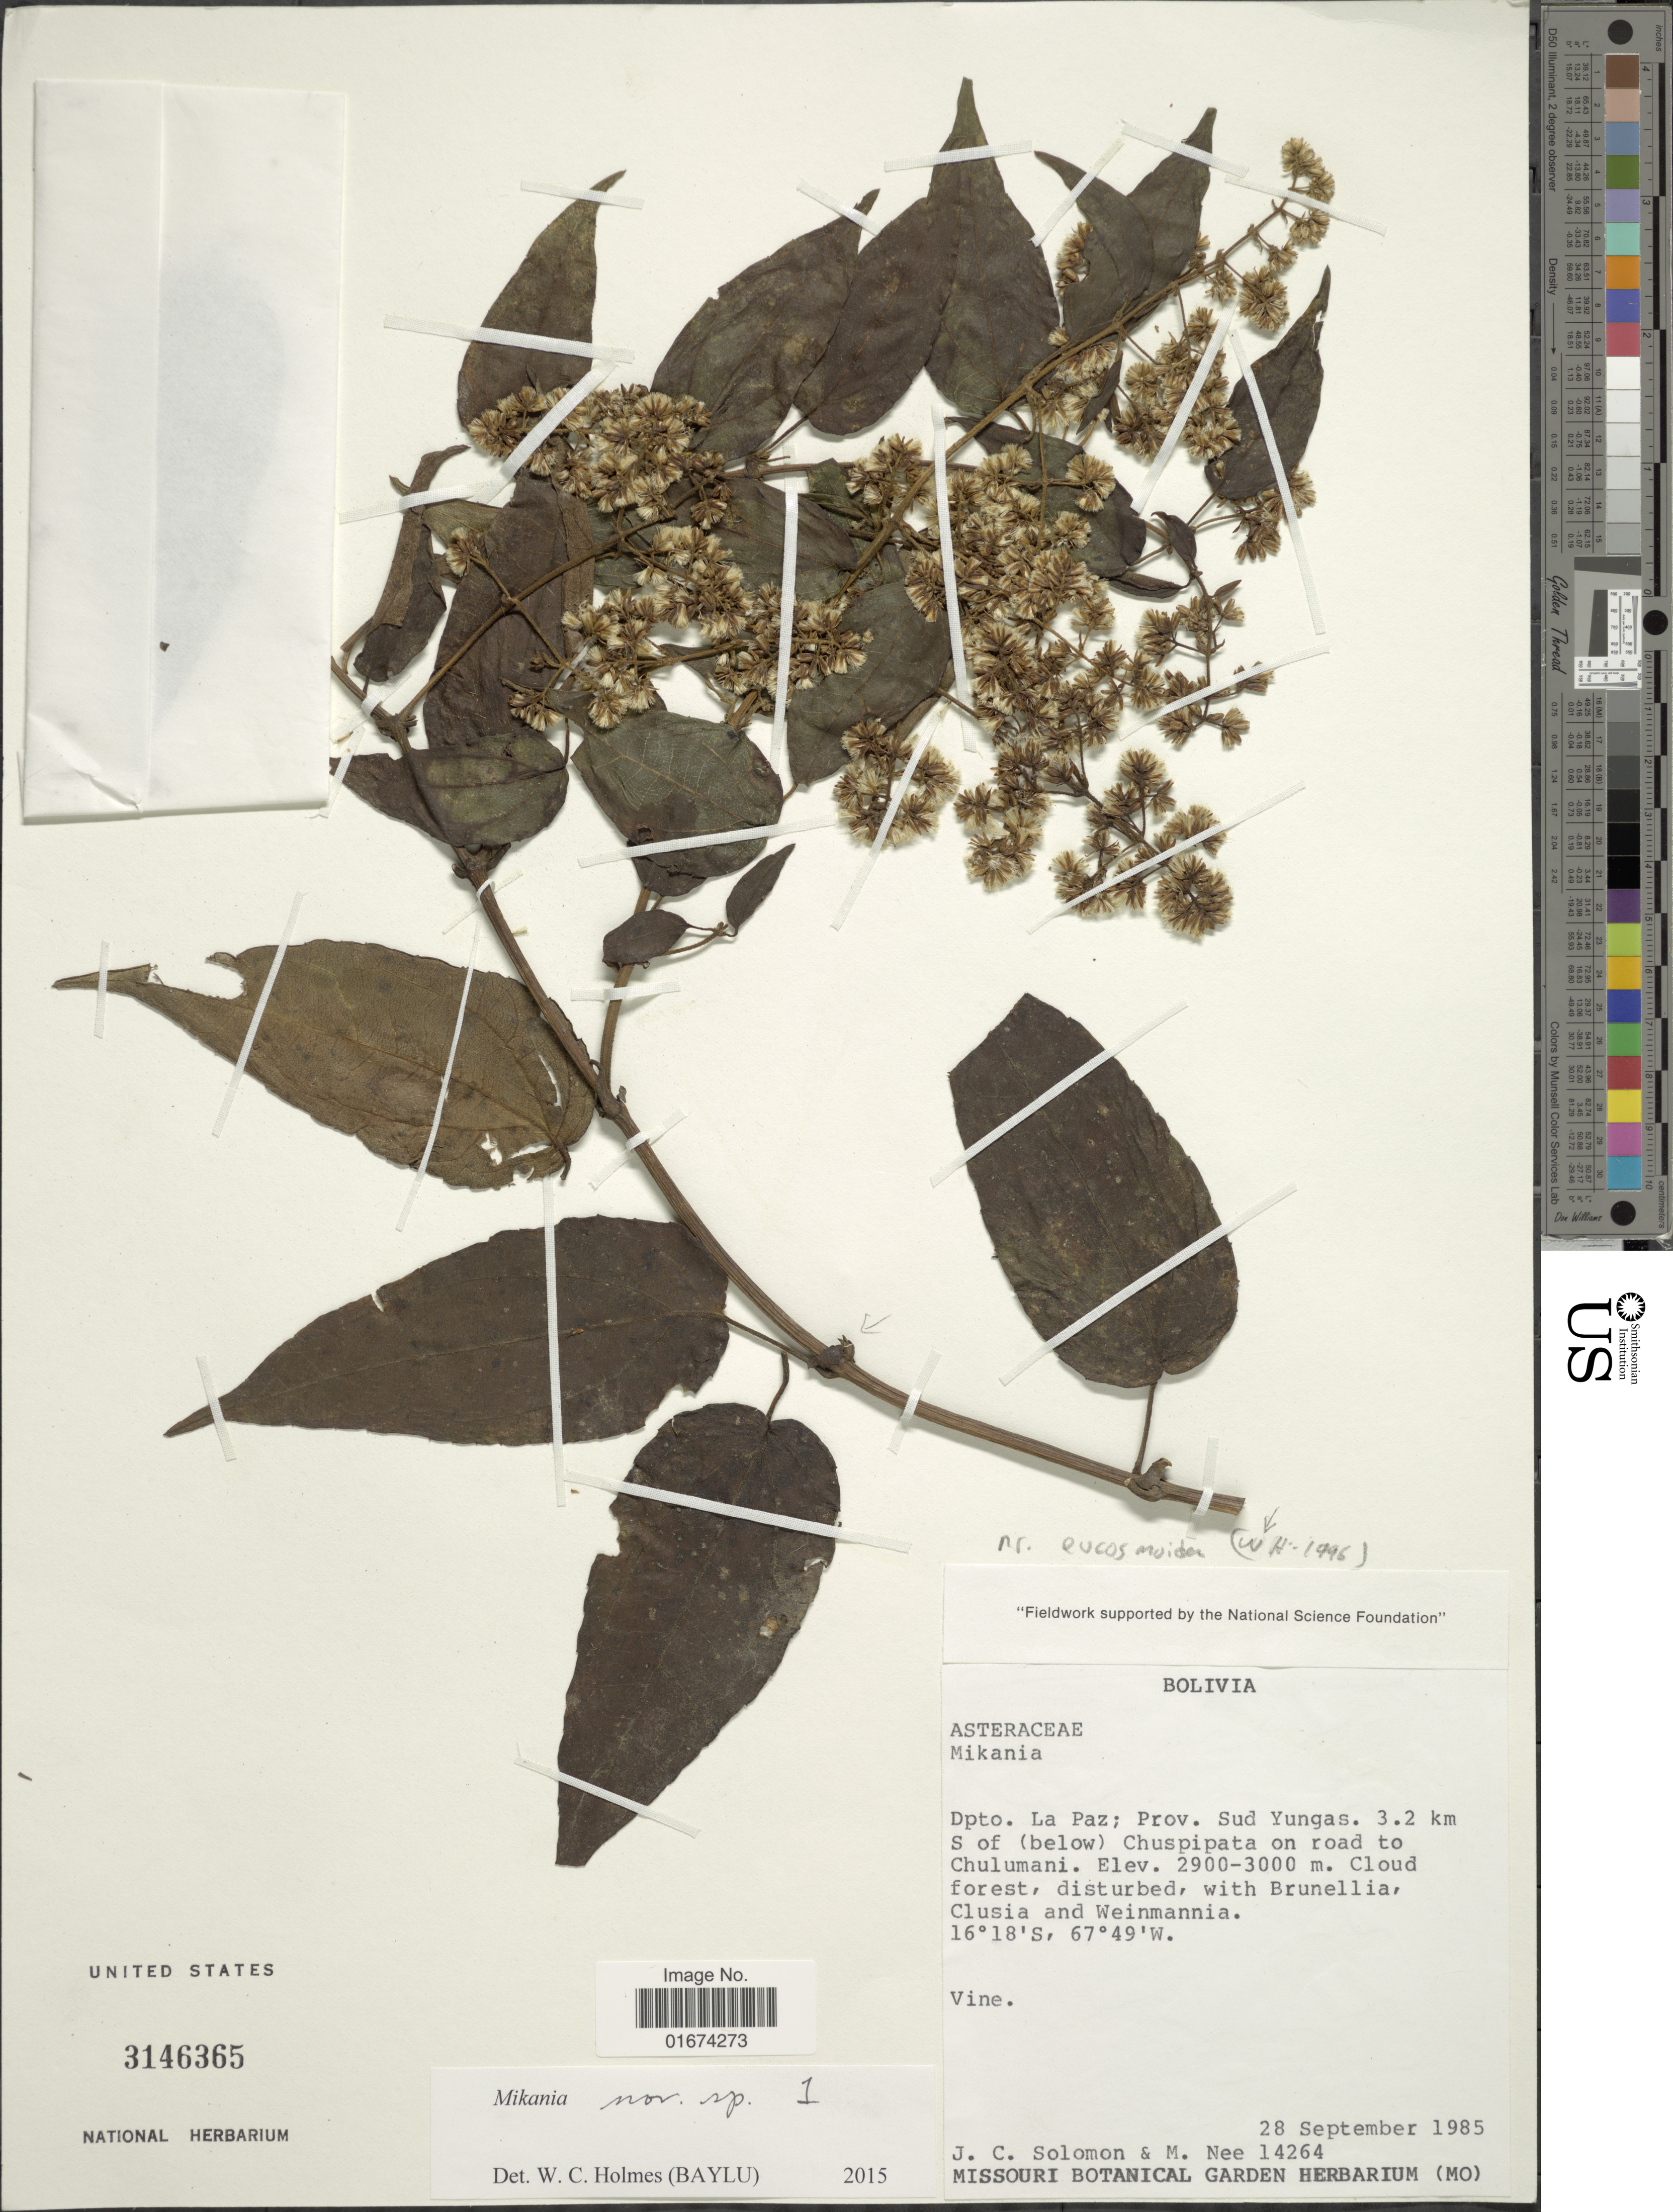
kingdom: Plantae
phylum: Tracheophyta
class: Magnoliopsida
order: Asterales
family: Asteraceae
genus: Mikania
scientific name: Mikania sp.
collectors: J. C. Solomon & M. Nee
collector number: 14264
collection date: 1985-09-28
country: Bolivia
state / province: La Paz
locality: Dpto. La Paz; Prov. Sud Yungas. 3.2 km S of (below) Chuspipata on road to Chulumani.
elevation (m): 2900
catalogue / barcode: US 3146365